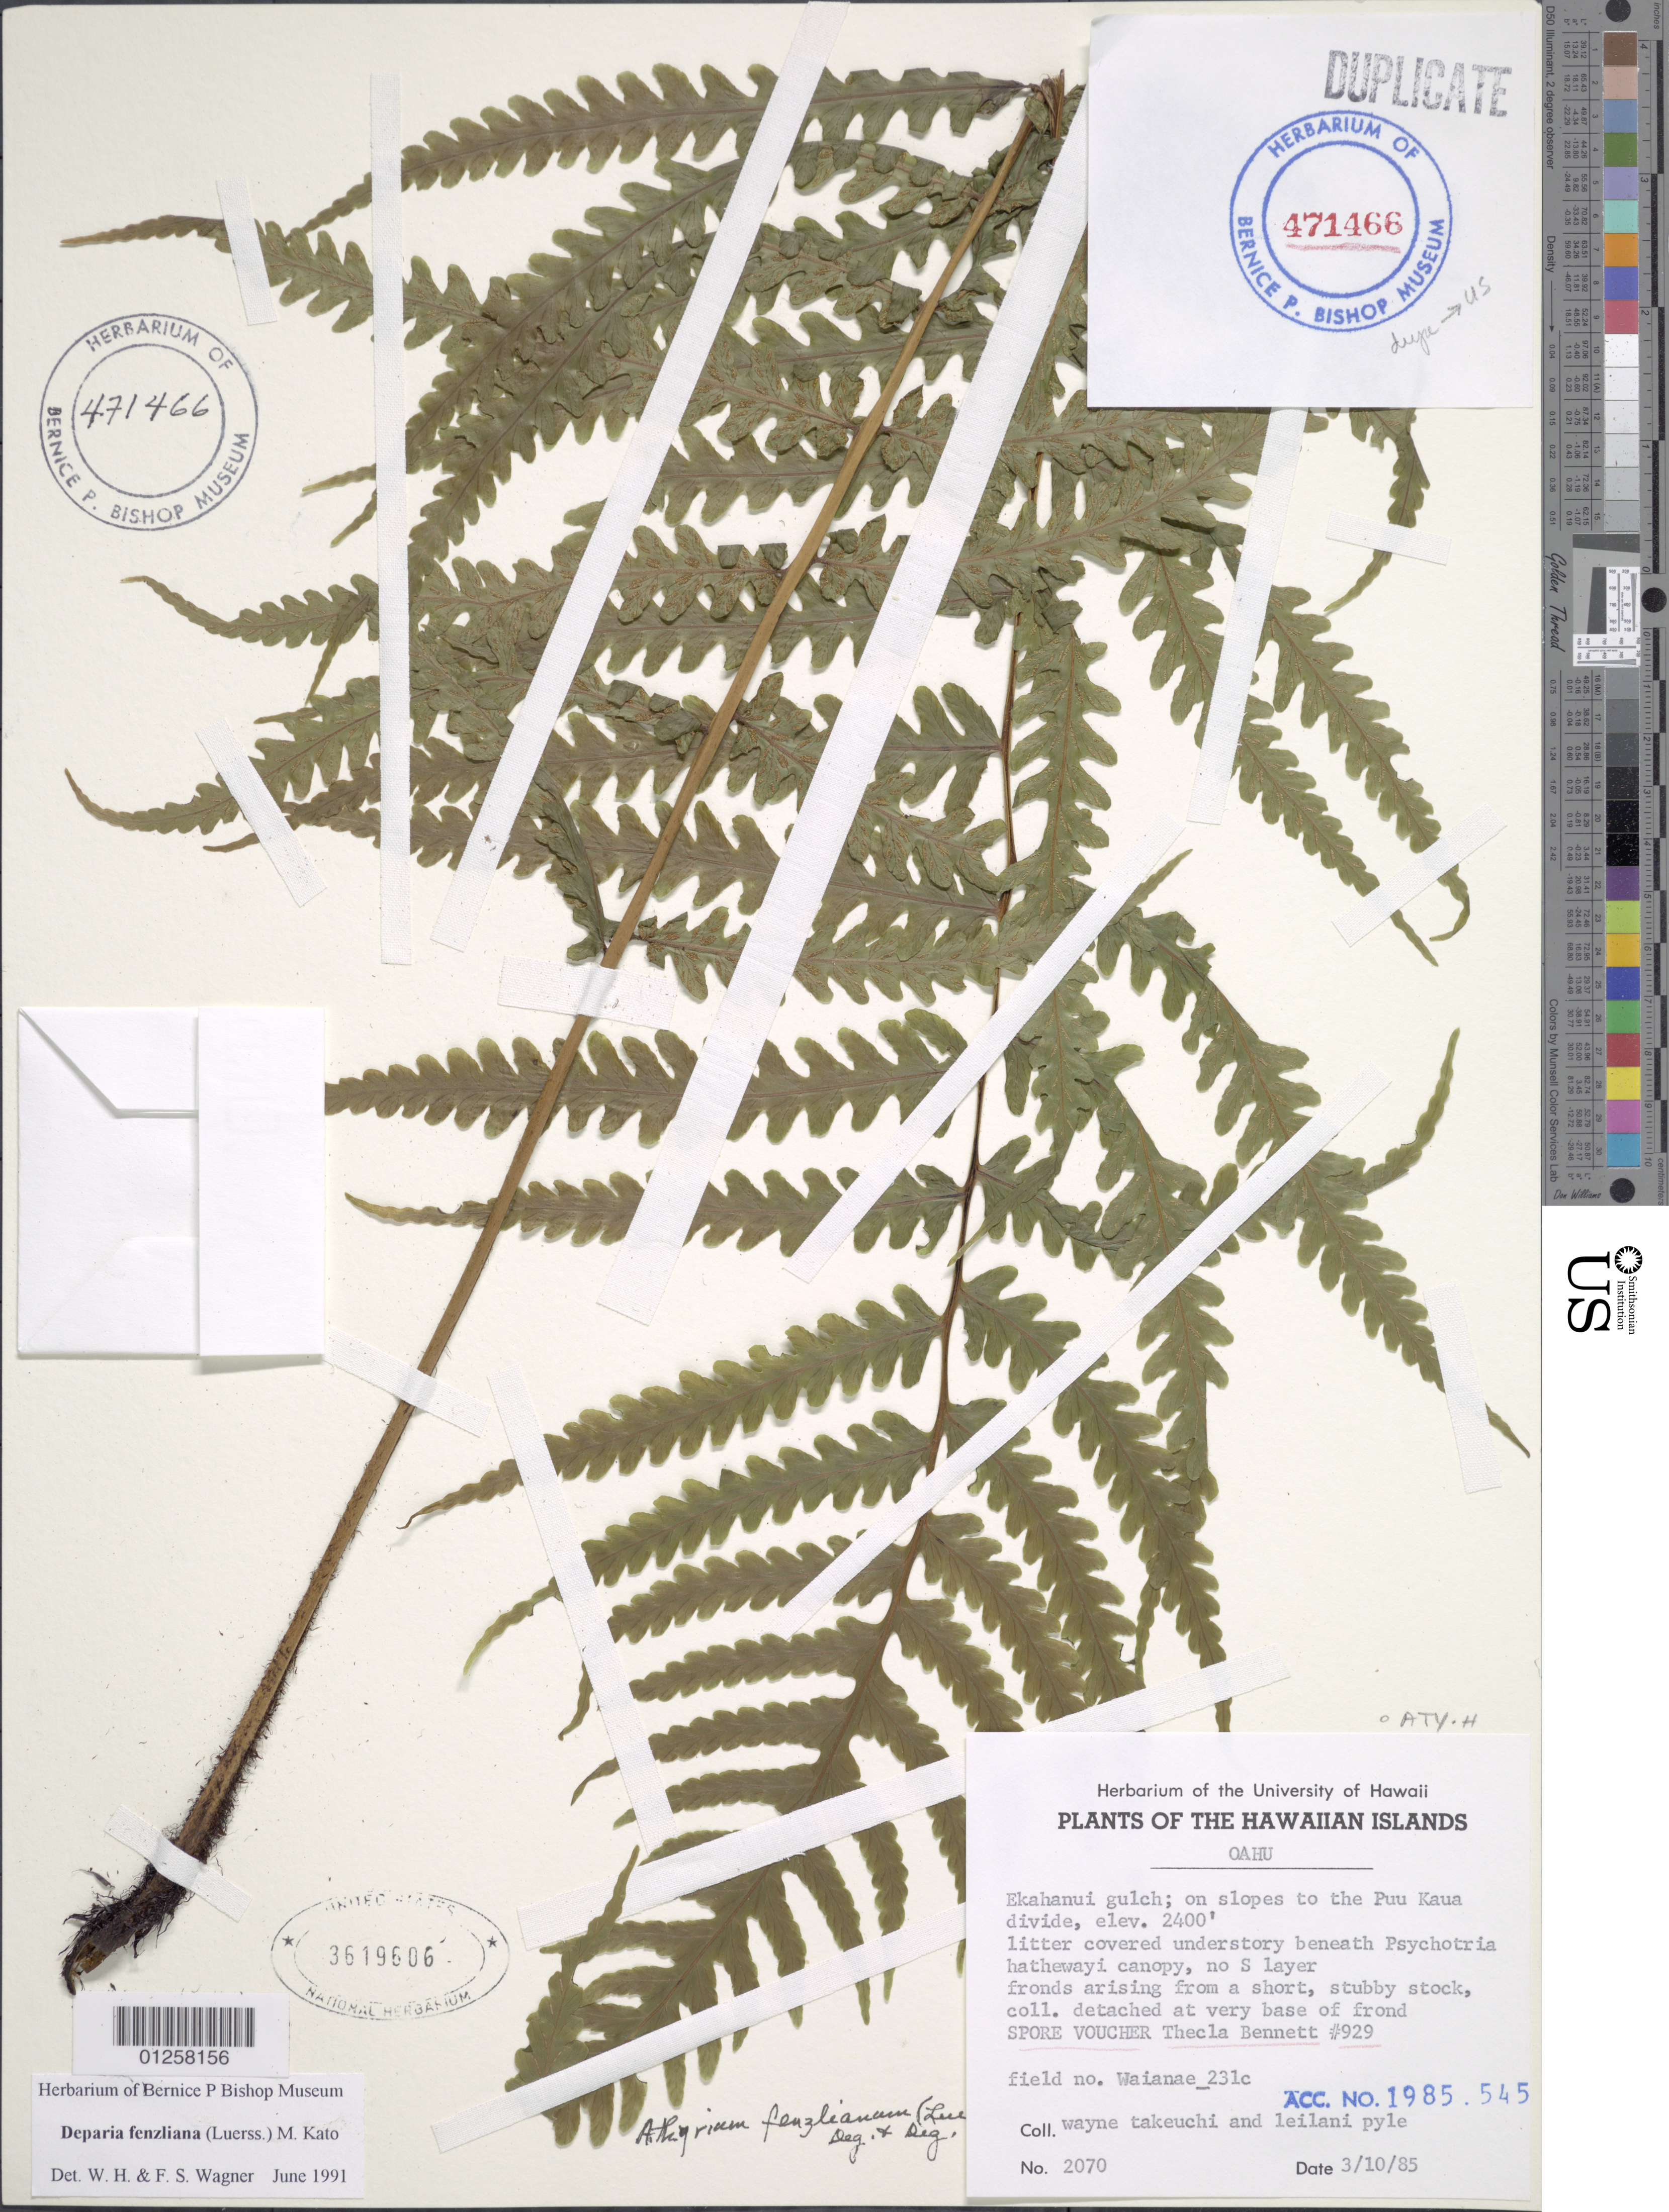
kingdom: Plantae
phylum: Tracheophyta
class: Polypodiopsida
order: Polypodiales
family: Athyriaceae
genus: Deparia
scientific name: Deparia fenzliana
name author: (Luerss.) M. Kato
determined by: Wagner, W. L.; Wagner, F. S.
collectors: W. N. Takeuchi & L. Pyle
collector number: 2070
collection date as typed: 3/10/85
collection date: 1985-03-10 or 1985-10-03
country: United States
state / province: Hawaii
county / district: Honolulu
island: Oahu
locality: Ekahanui gulch; on slope to the Puu kaua divide.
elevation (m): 732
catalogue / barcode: US 3619606